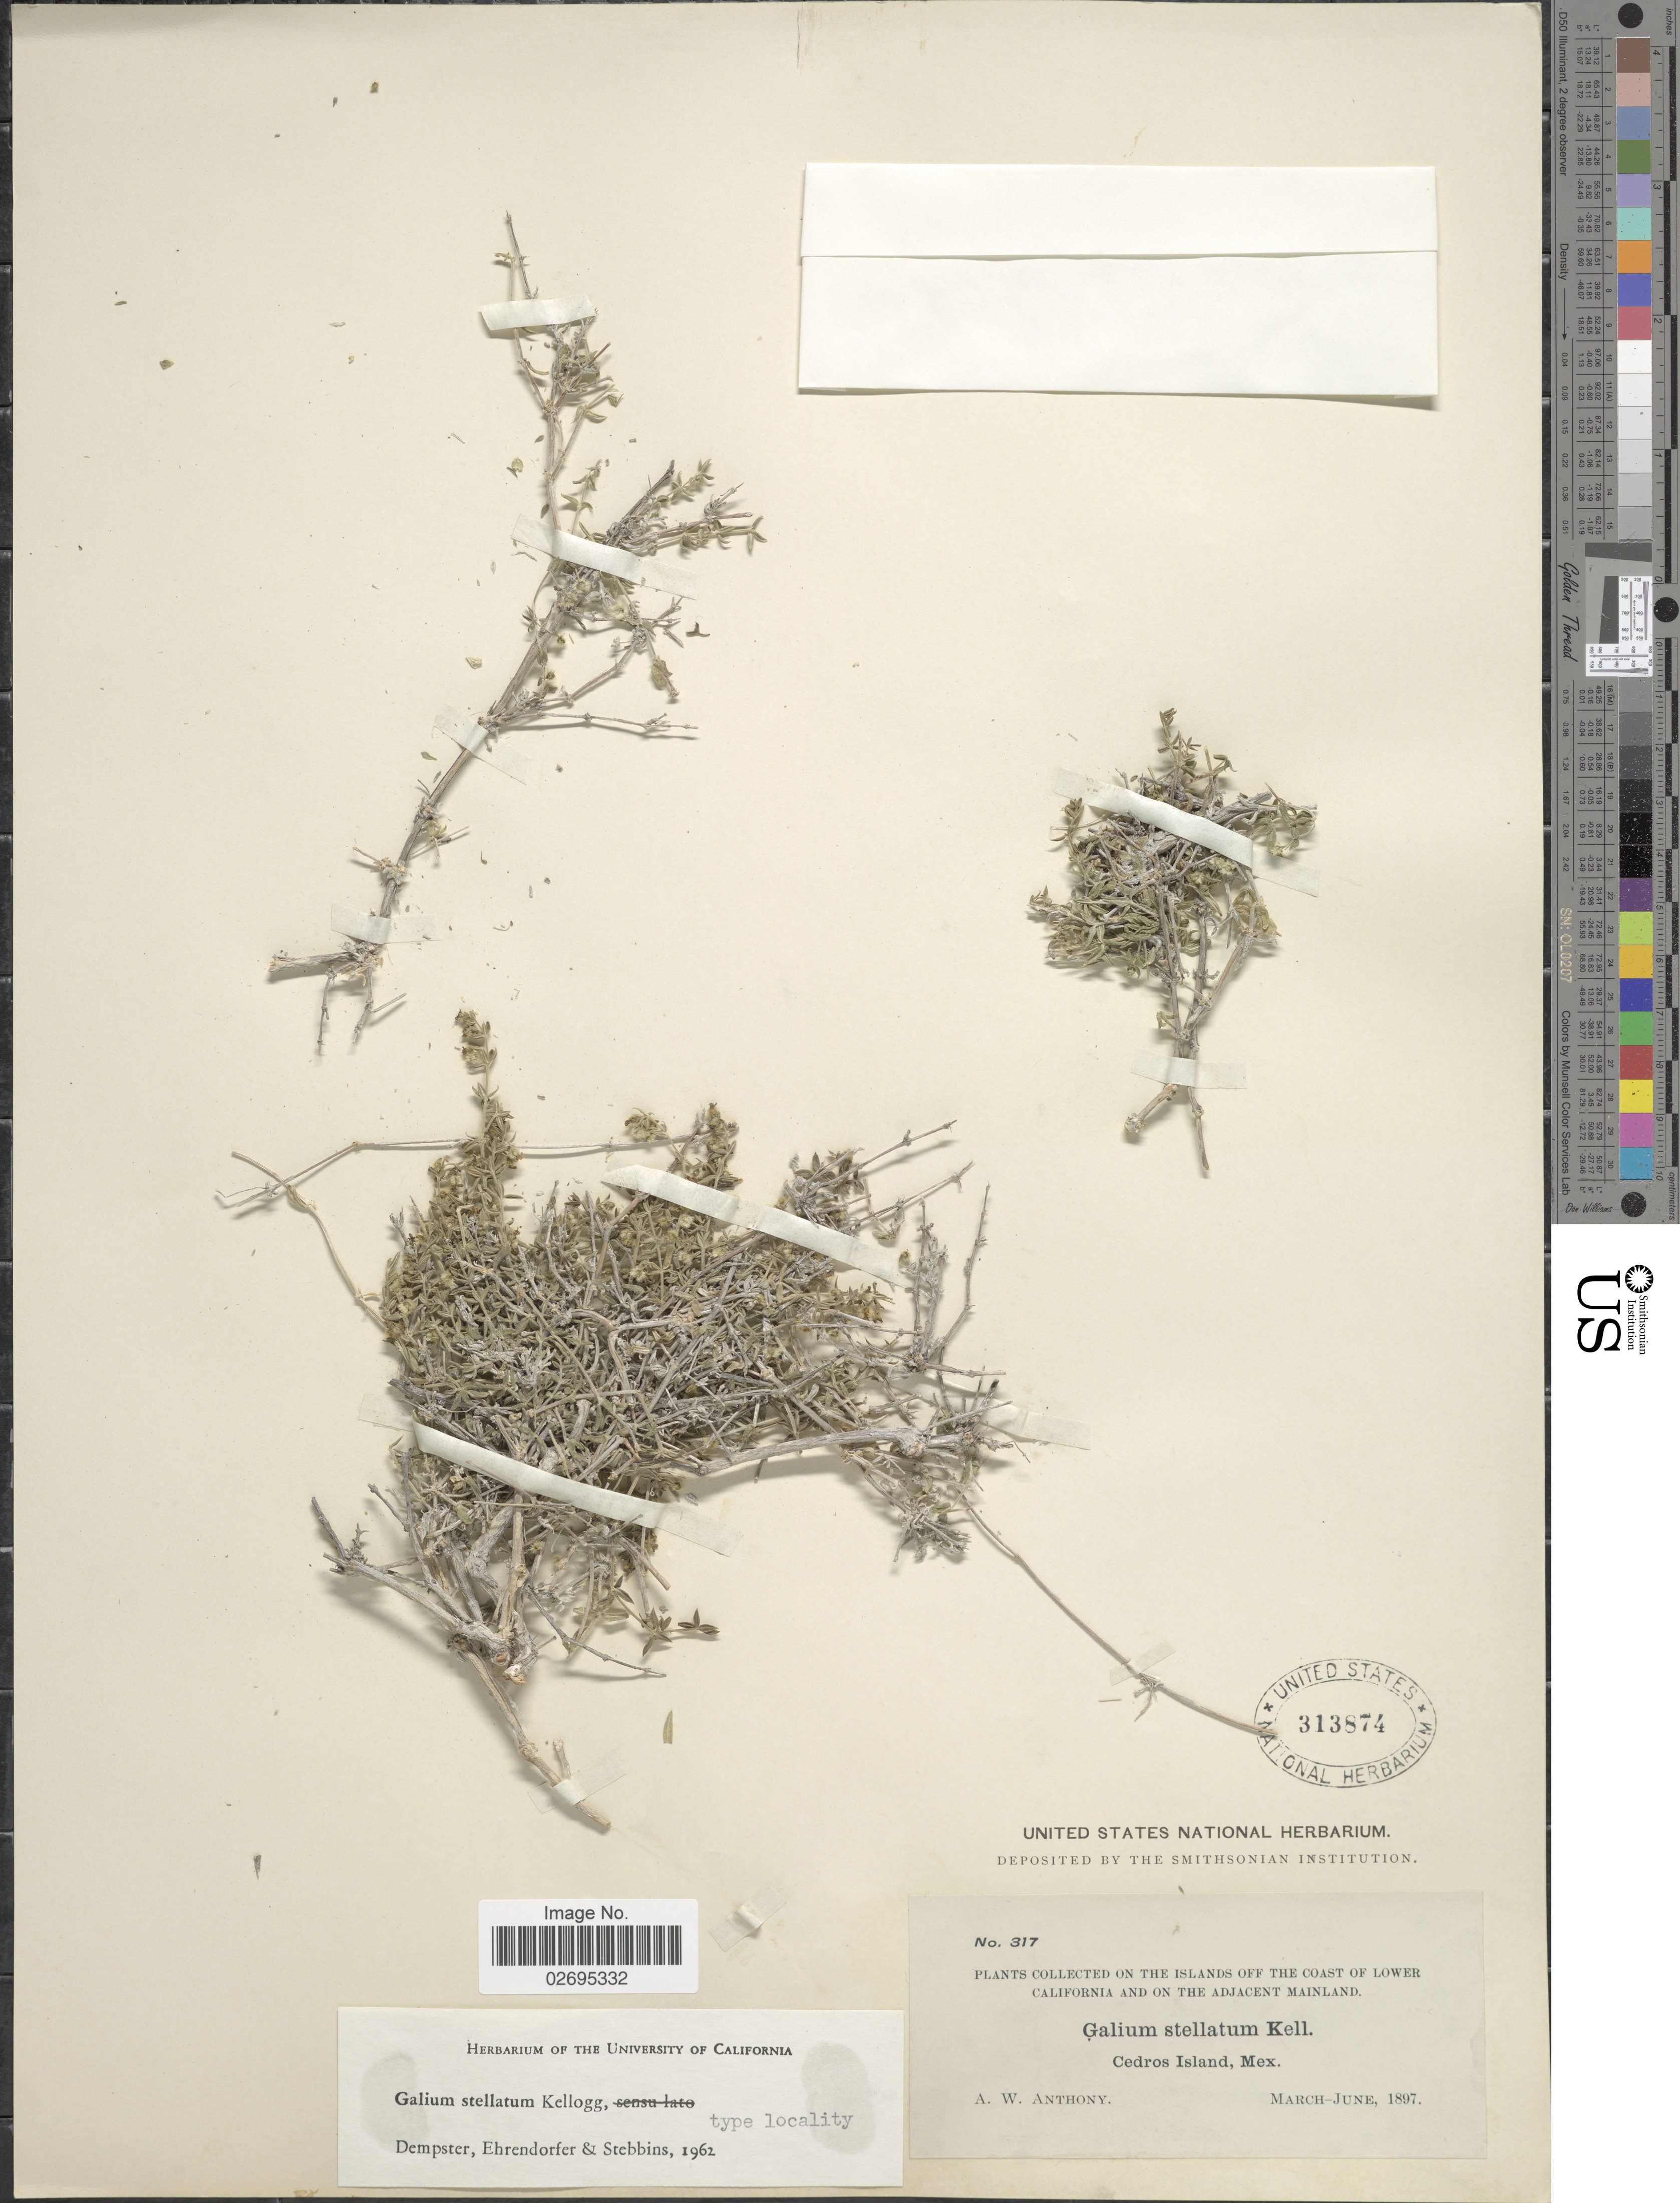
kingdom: Plantae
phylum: Tracheophyta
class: Magnoliopsida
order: Gentianales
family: Rubiaceae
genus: Galium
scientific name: Galium stellatum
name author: Kellogg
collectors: A. W. Anthony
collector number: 317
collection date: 1897-03/1897-06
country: Mexico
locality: Islands off the Coast of Lower California and on the Adjacent Mainland, Cedros Island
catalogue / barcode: US 313874